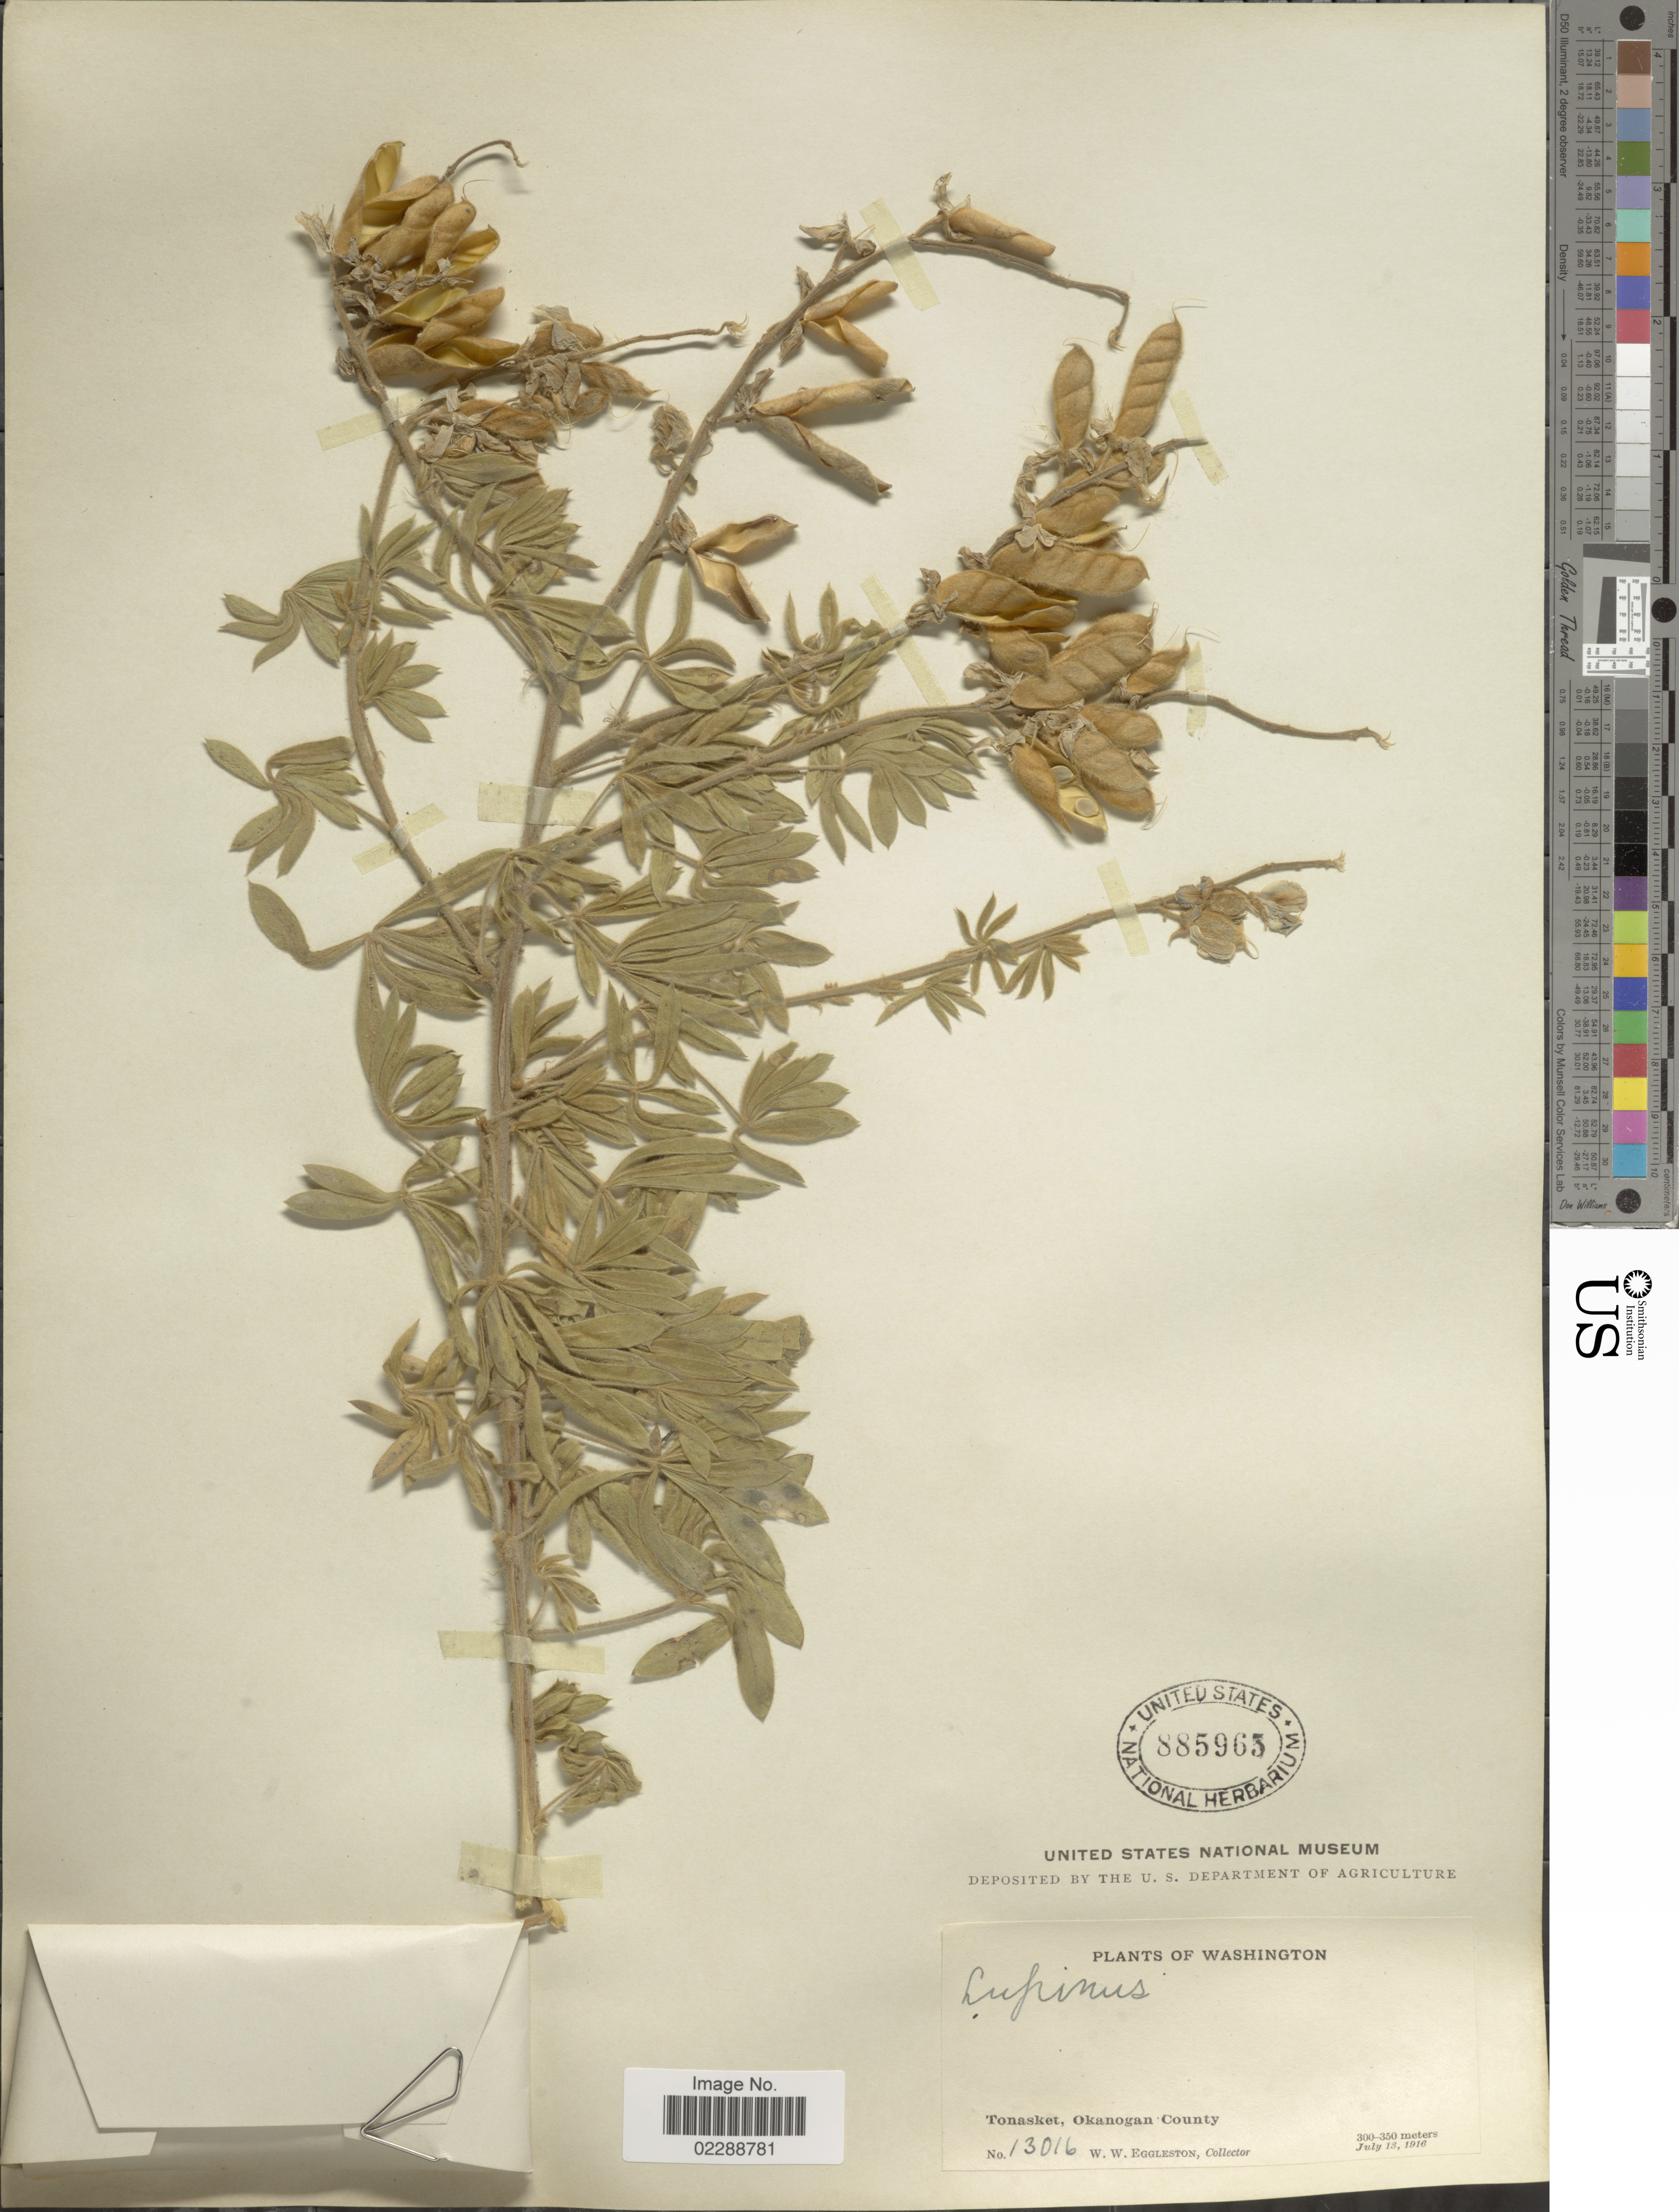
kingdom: Plantae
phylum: Tracheophyta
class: Magnoliopsida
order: Fabales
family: Fabaceae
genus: Lupinus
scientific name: Lupinus sp.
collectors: W. W. Eggleston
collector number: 13016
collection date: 1916-07-13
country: United States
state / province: Washington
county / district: Okanogan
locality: Tonasket, Okanogan County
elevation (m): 300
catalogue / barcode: US 885965